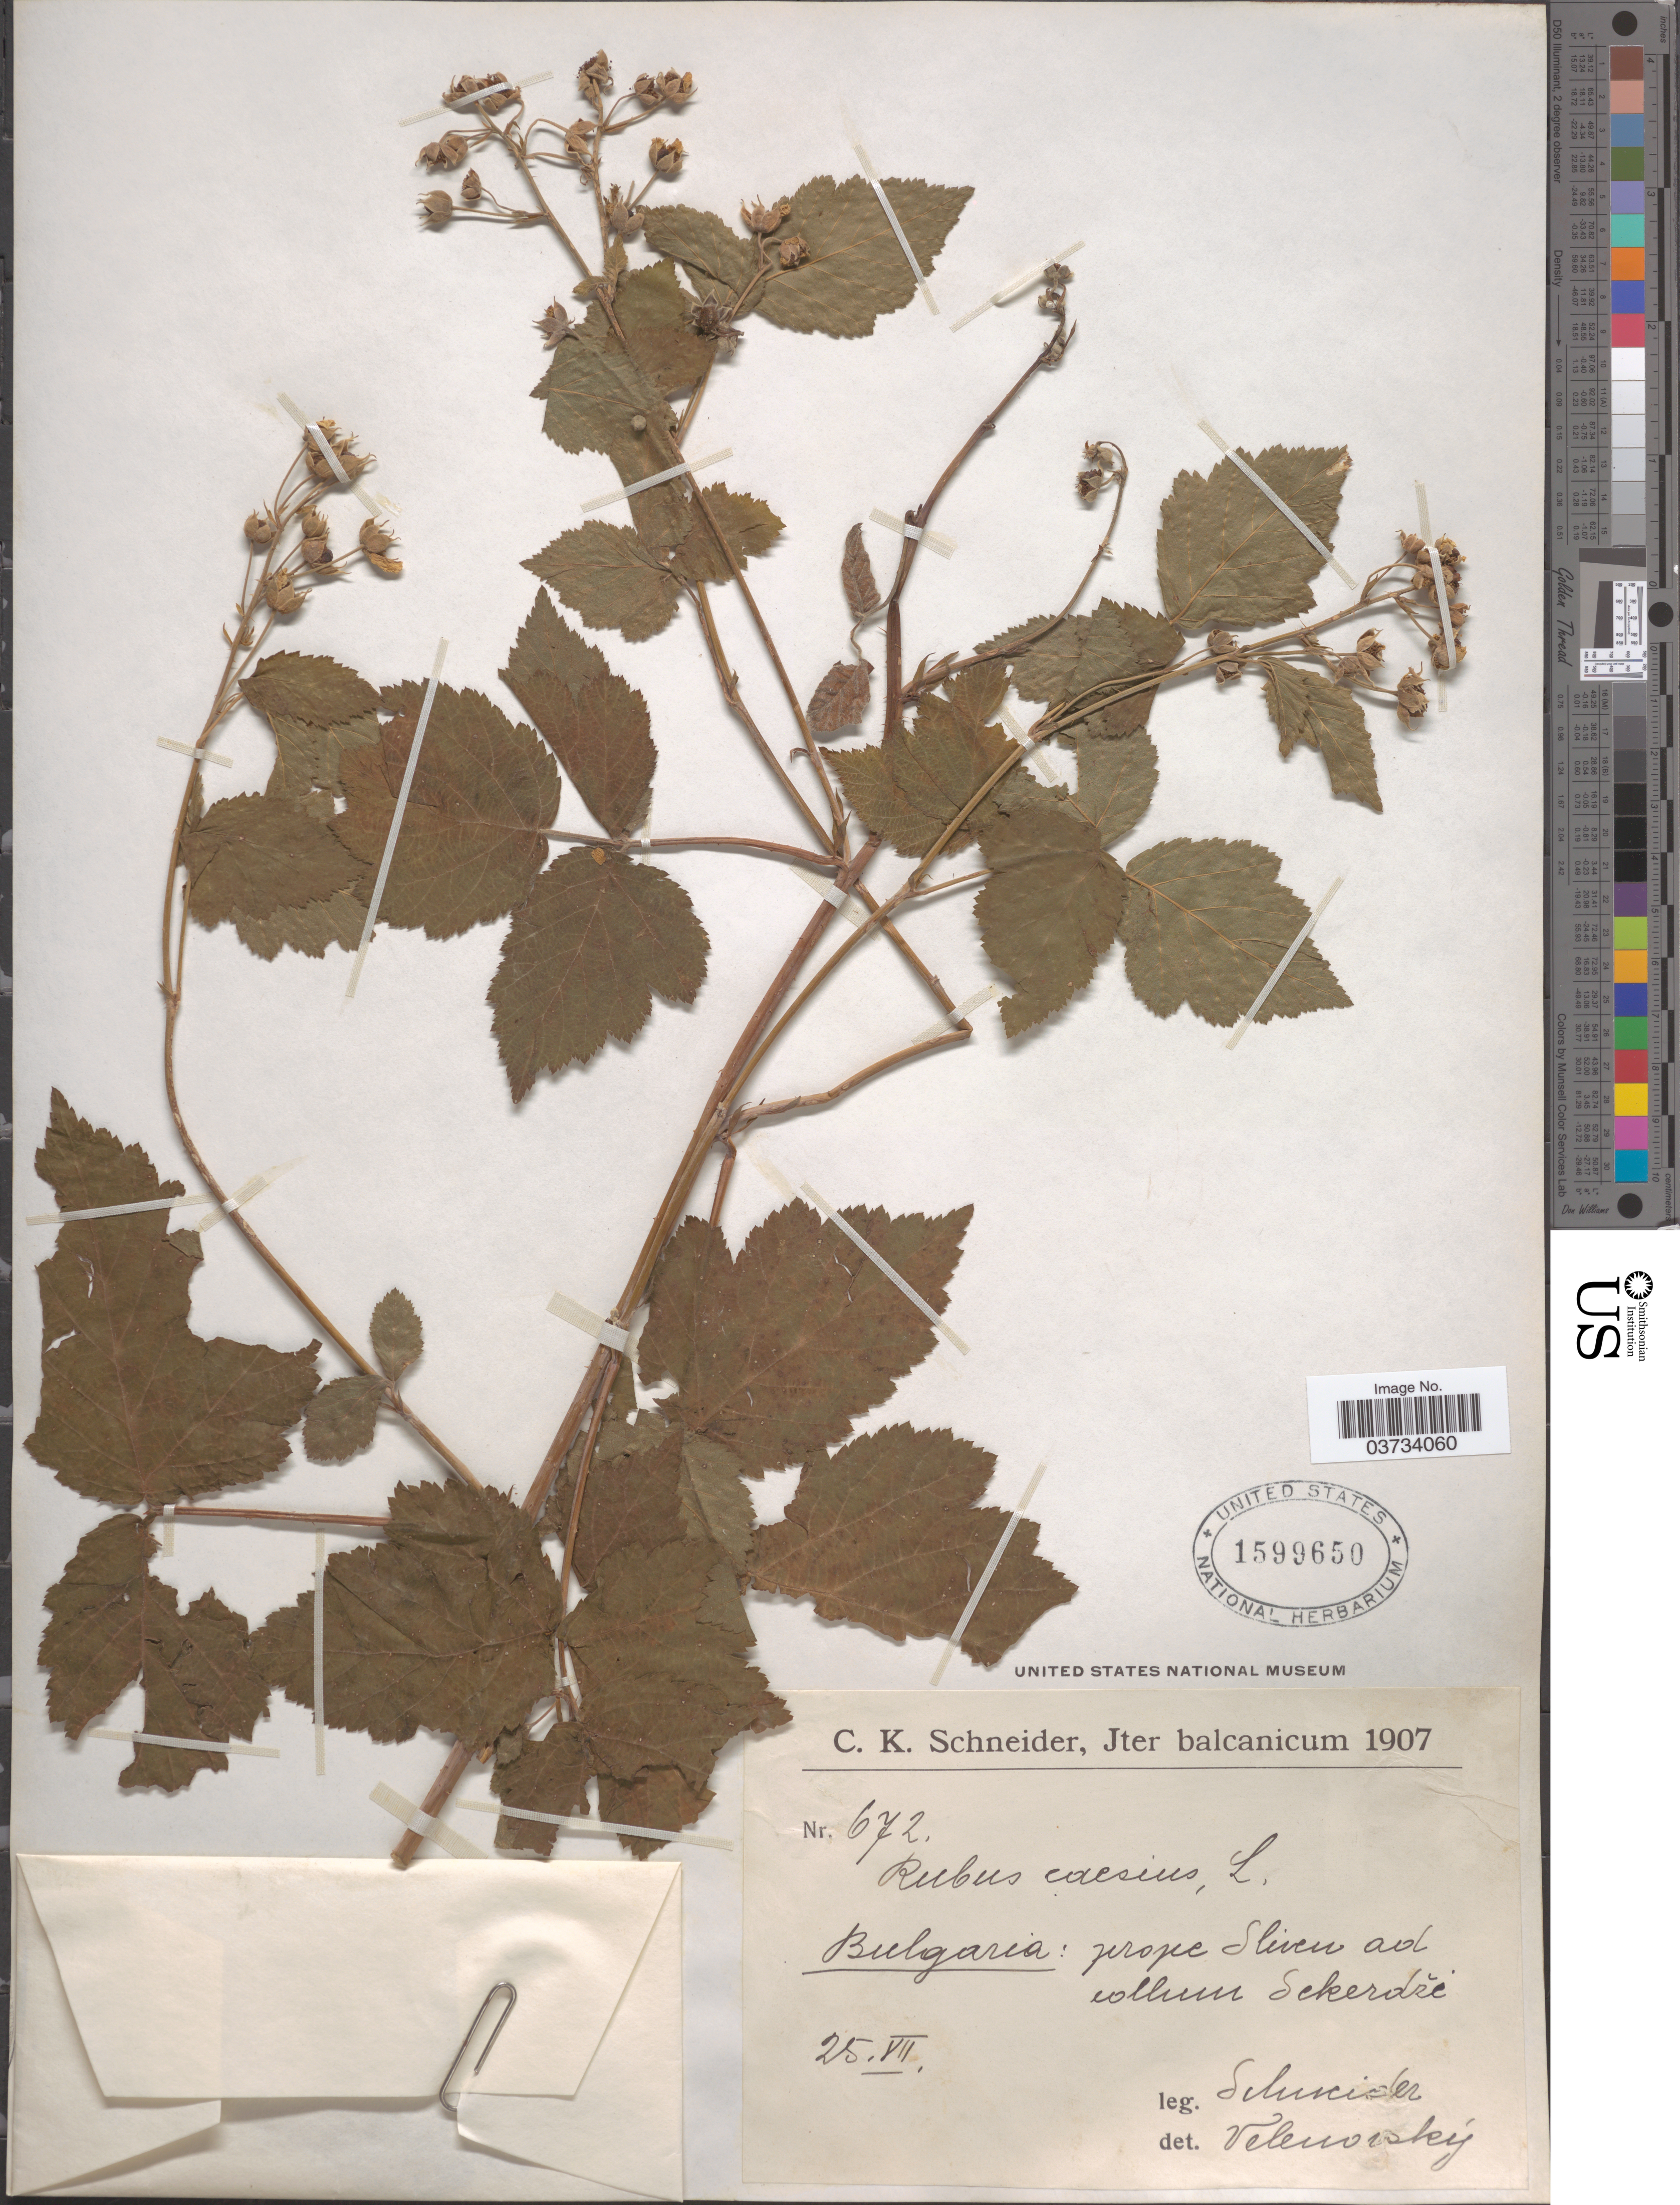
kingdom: Plantae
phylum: Tracheophyta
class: Magnoliopsida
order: Rosales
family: Rosaceae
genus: Rubus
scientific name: Rubus caesius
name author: L.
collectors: C. K. Schneider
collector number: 672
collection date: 1907-07-25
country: Bulgaria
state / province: Sliven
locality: Iter balcanicum. Prope Sliven ad collum Sekerdre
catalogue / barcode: US 1599650